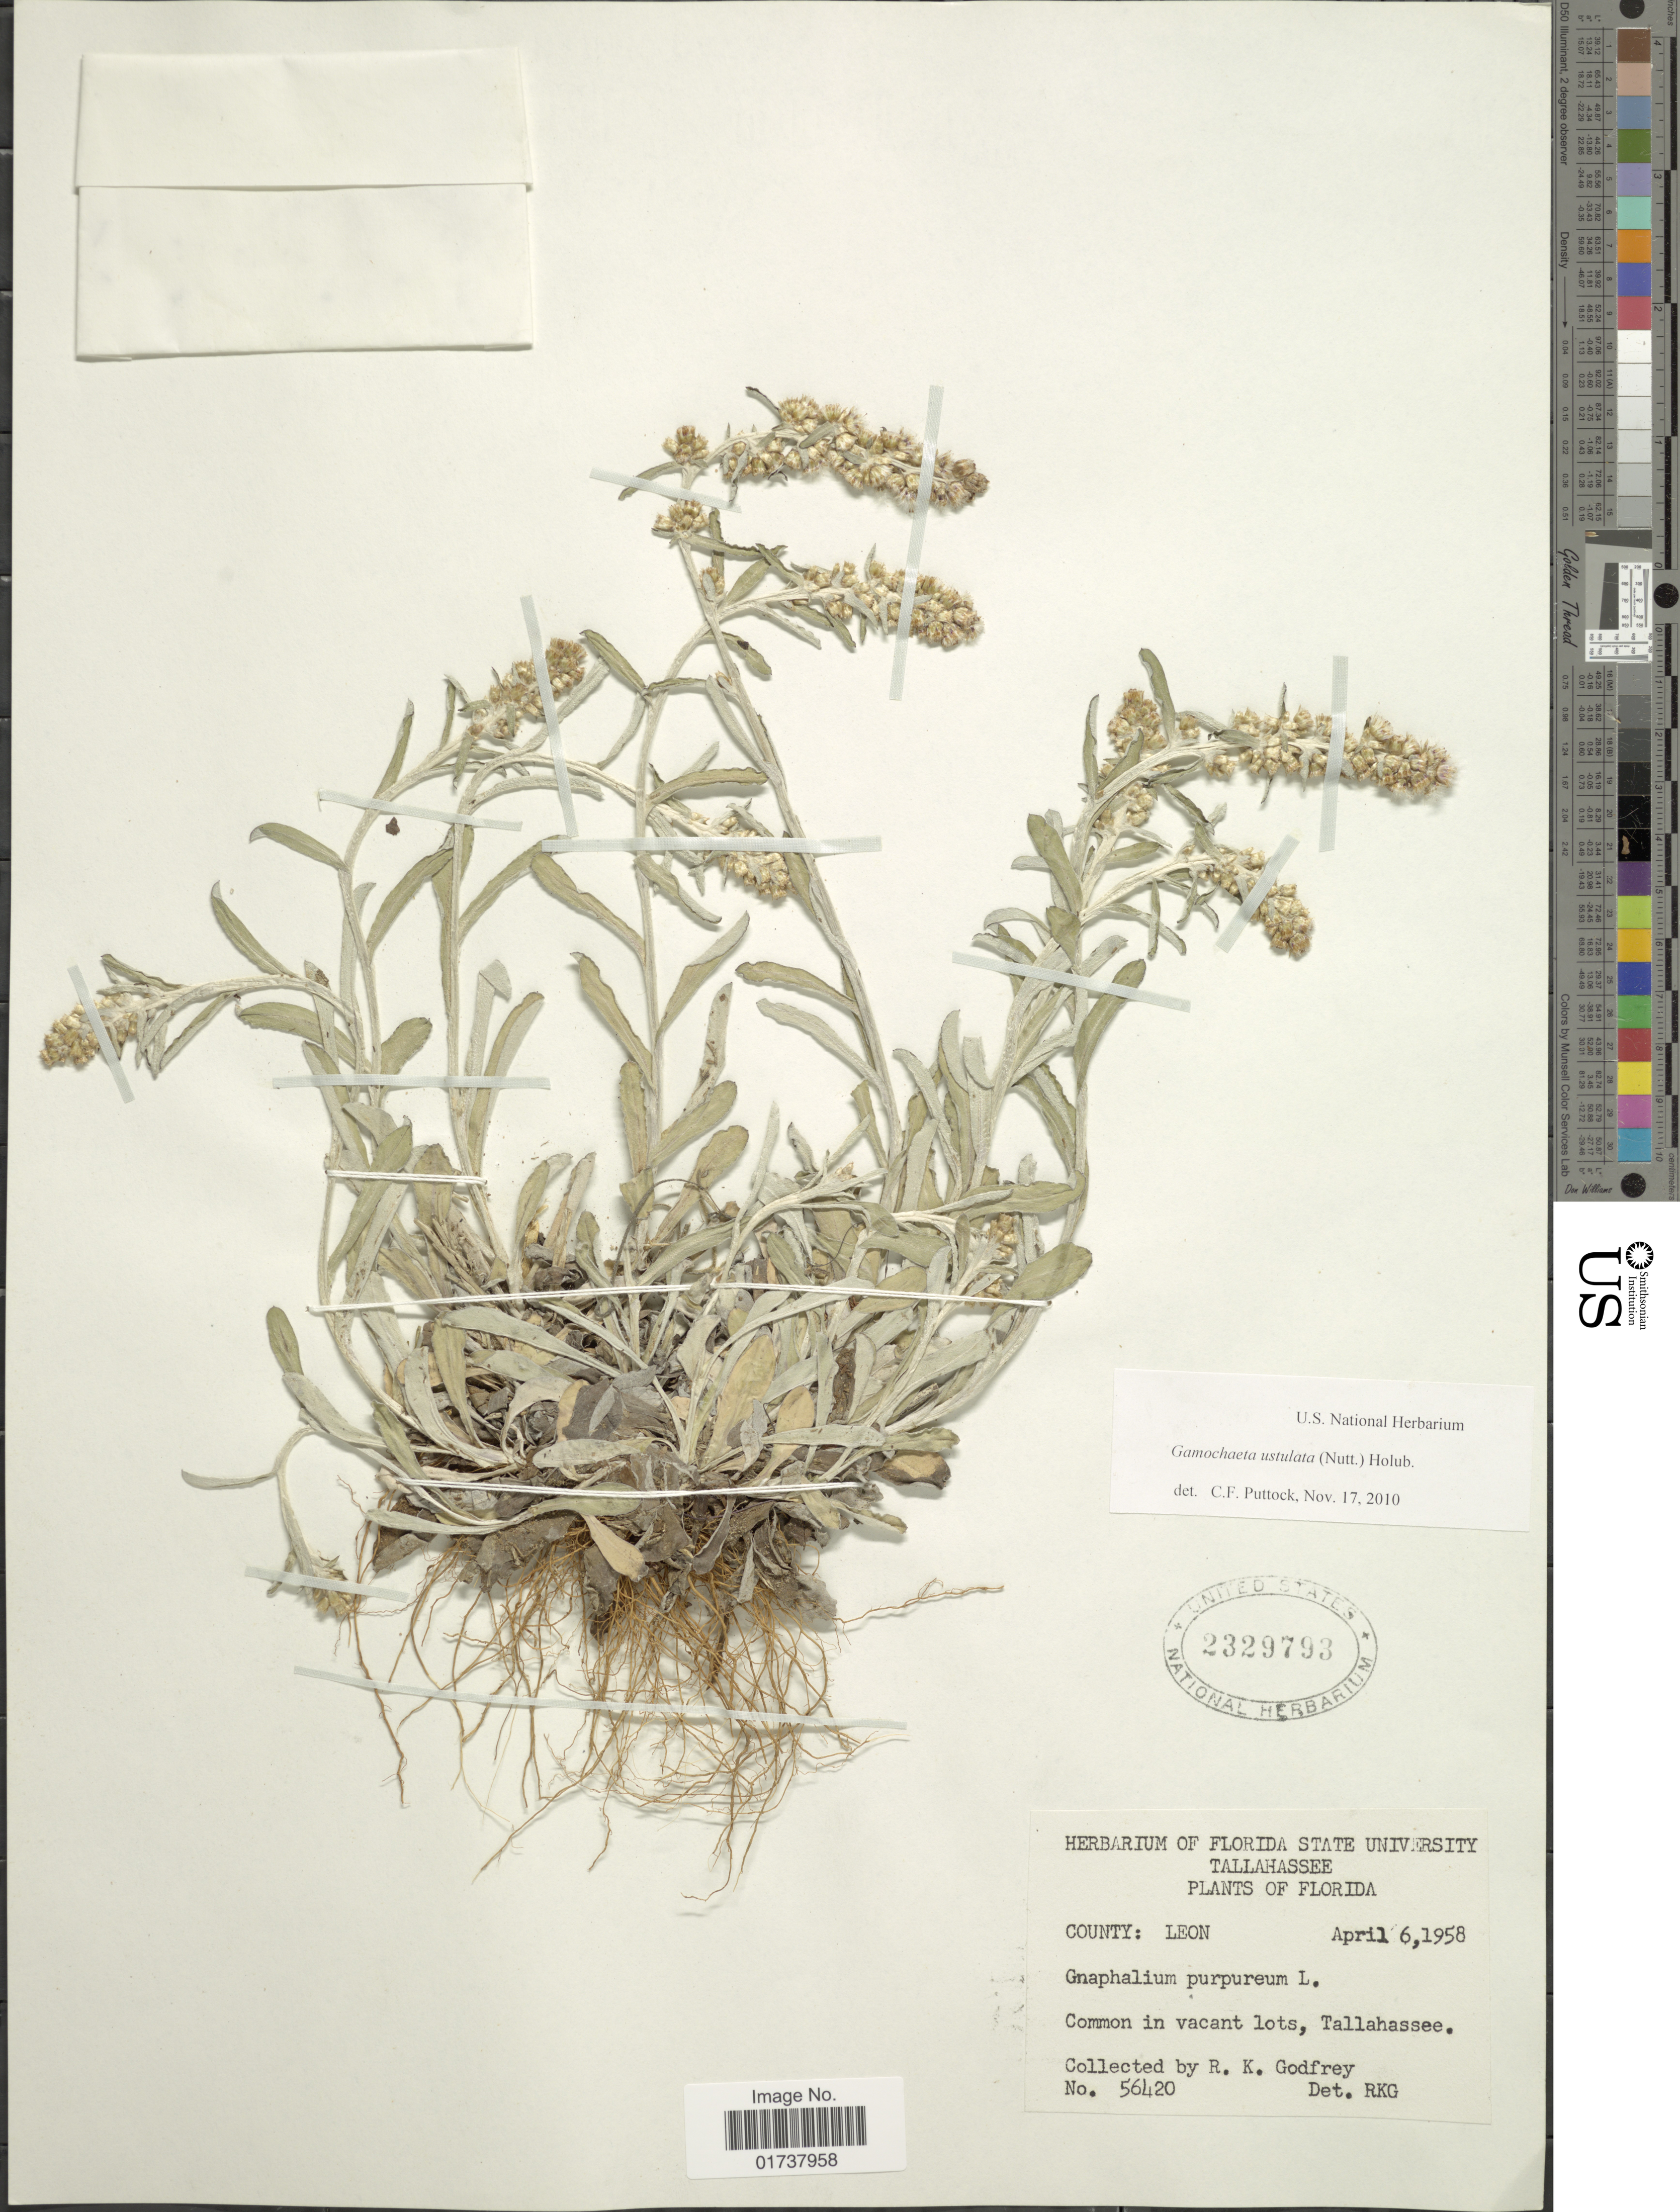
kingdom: Plantae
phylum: Tracheophyta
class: Magnoliopsida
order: Asterales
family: Asteraceae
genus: Gamochaeta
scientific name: Gamochaeta purpurea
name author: (L.) Cabrera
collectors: R. K. Godfrey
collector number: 56420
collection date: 1958-04-06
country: United States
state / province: Florida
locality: Tallahassee, County: Leon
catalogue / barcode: US 2329793